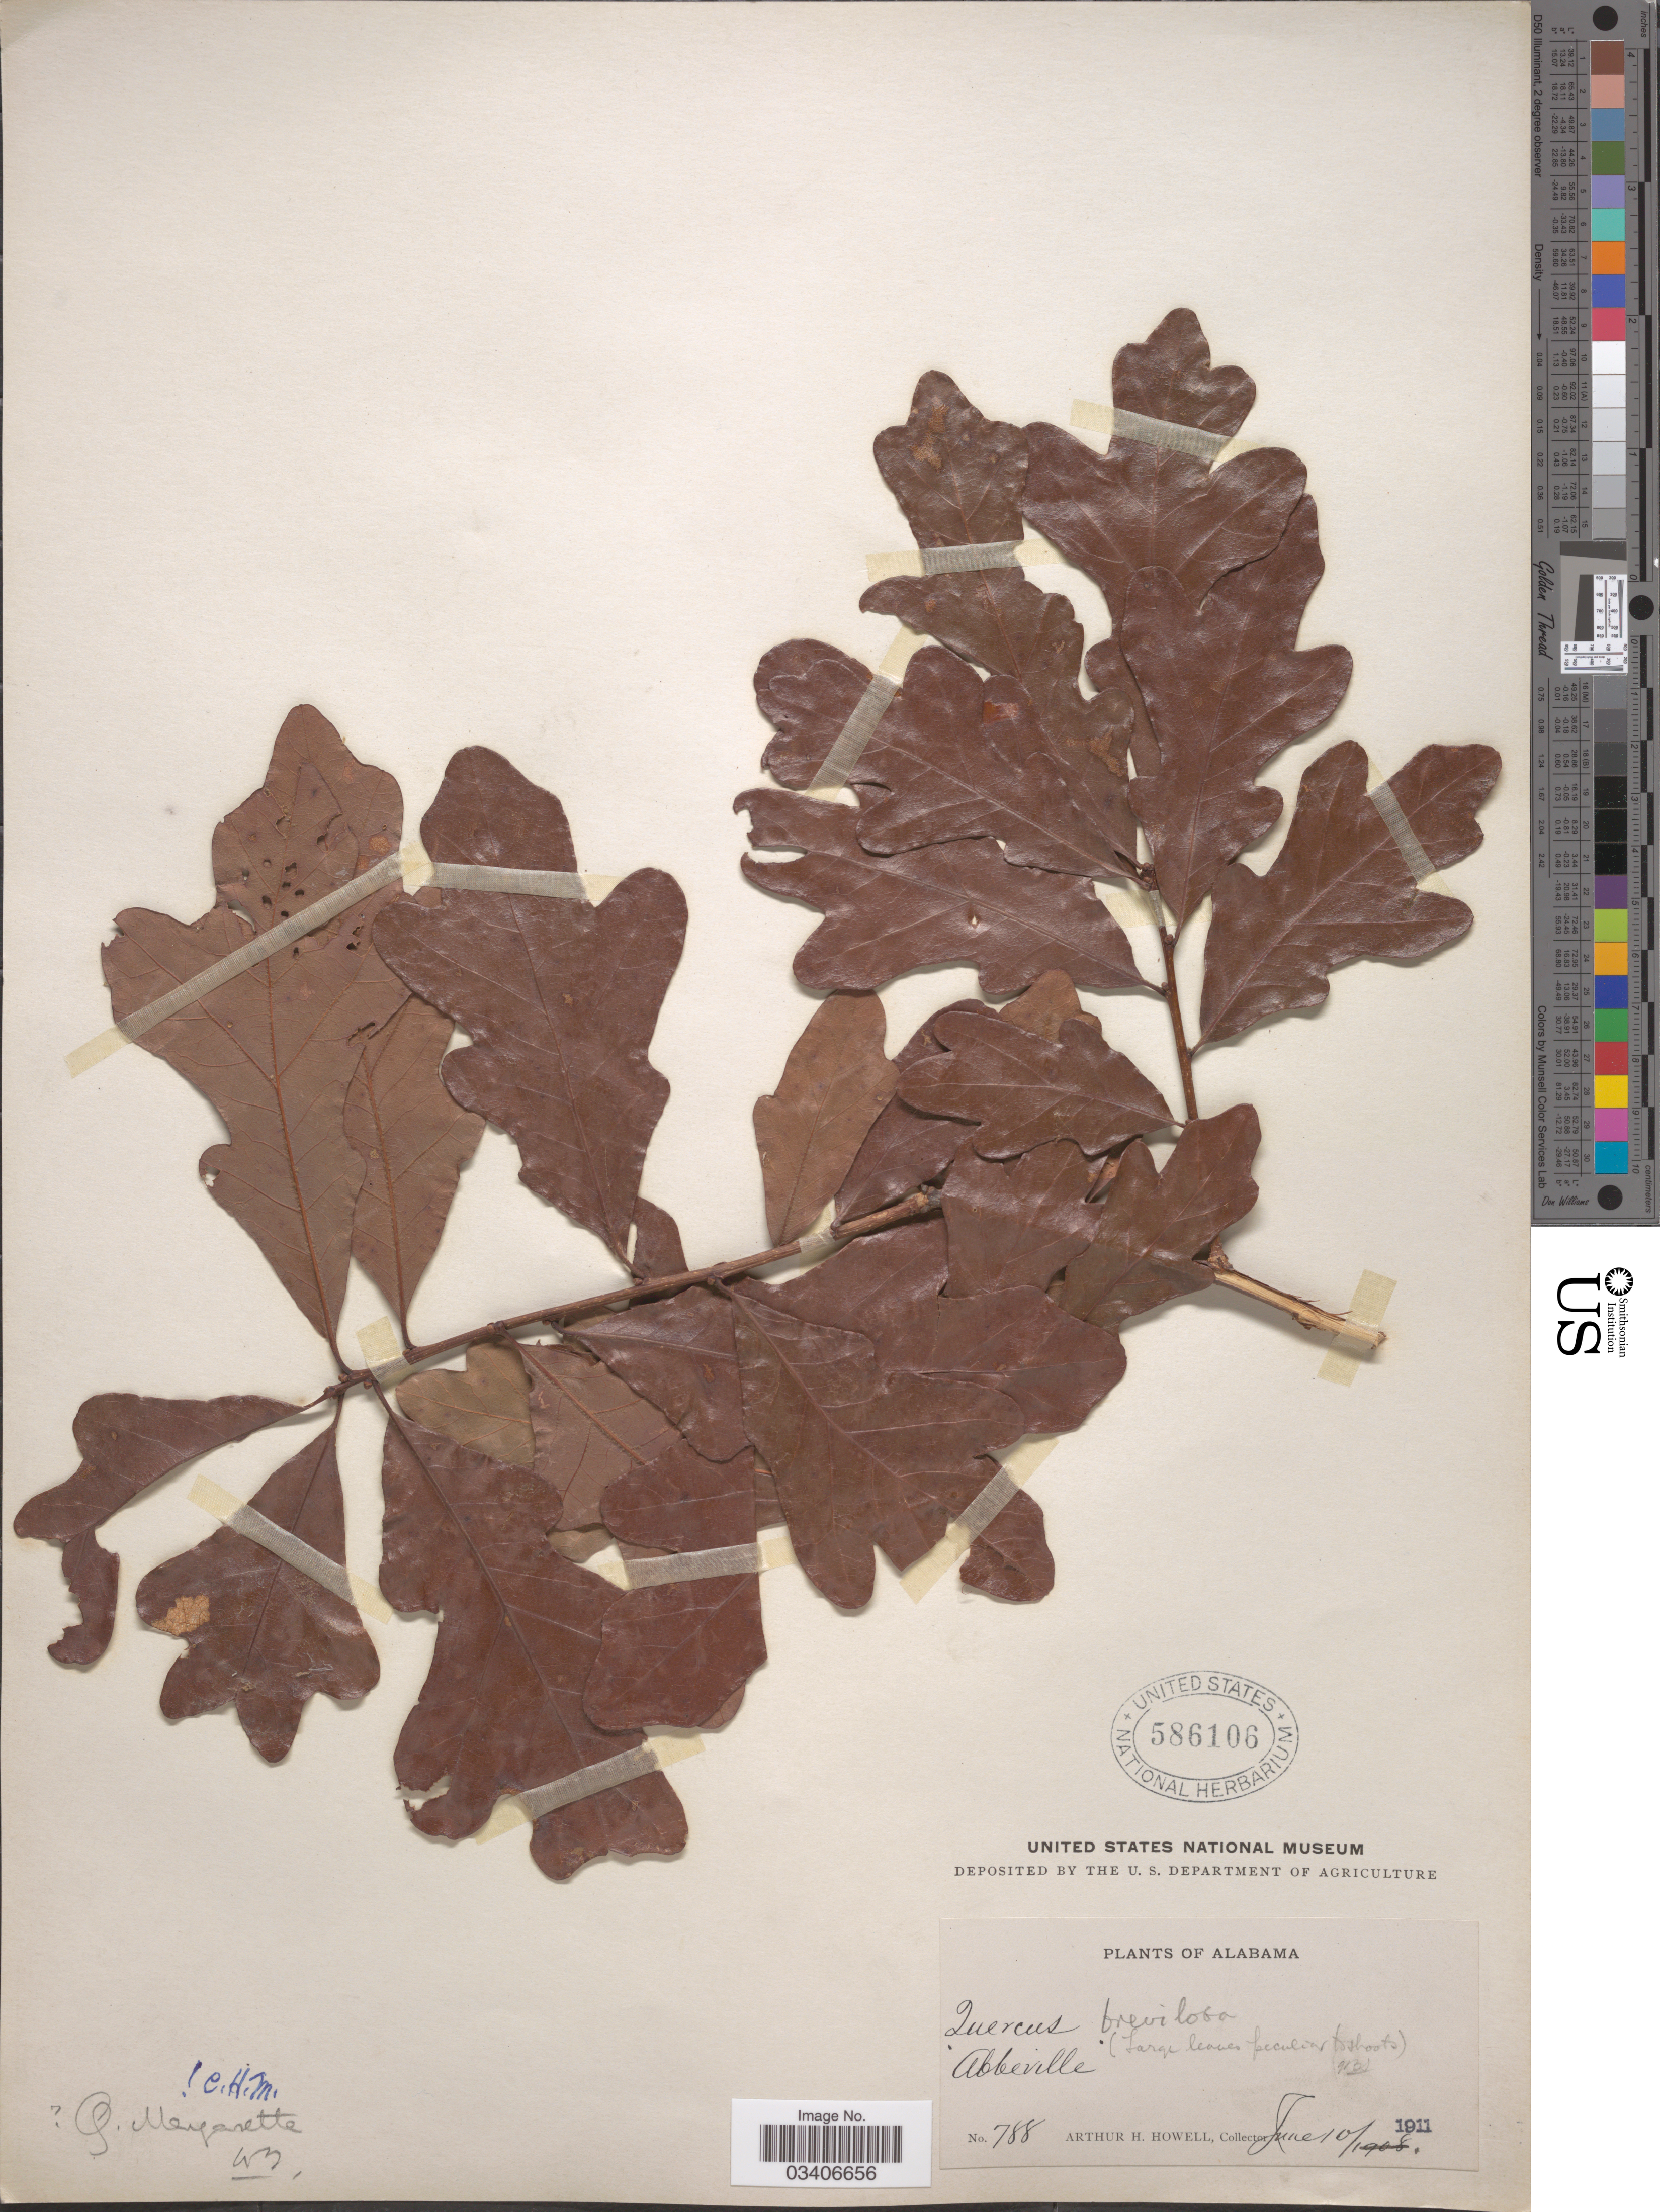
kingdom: Plantae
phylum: Tracheophyta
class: Magnoliopsida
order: Fagales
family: Fagaceae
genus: Quercus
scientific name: Quercus margarettae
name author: Ashe ex Small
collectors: A. Howell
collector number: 788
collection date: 1911-06-10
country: United States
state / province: Alabama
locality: Abbeville.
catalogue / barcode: US 586106